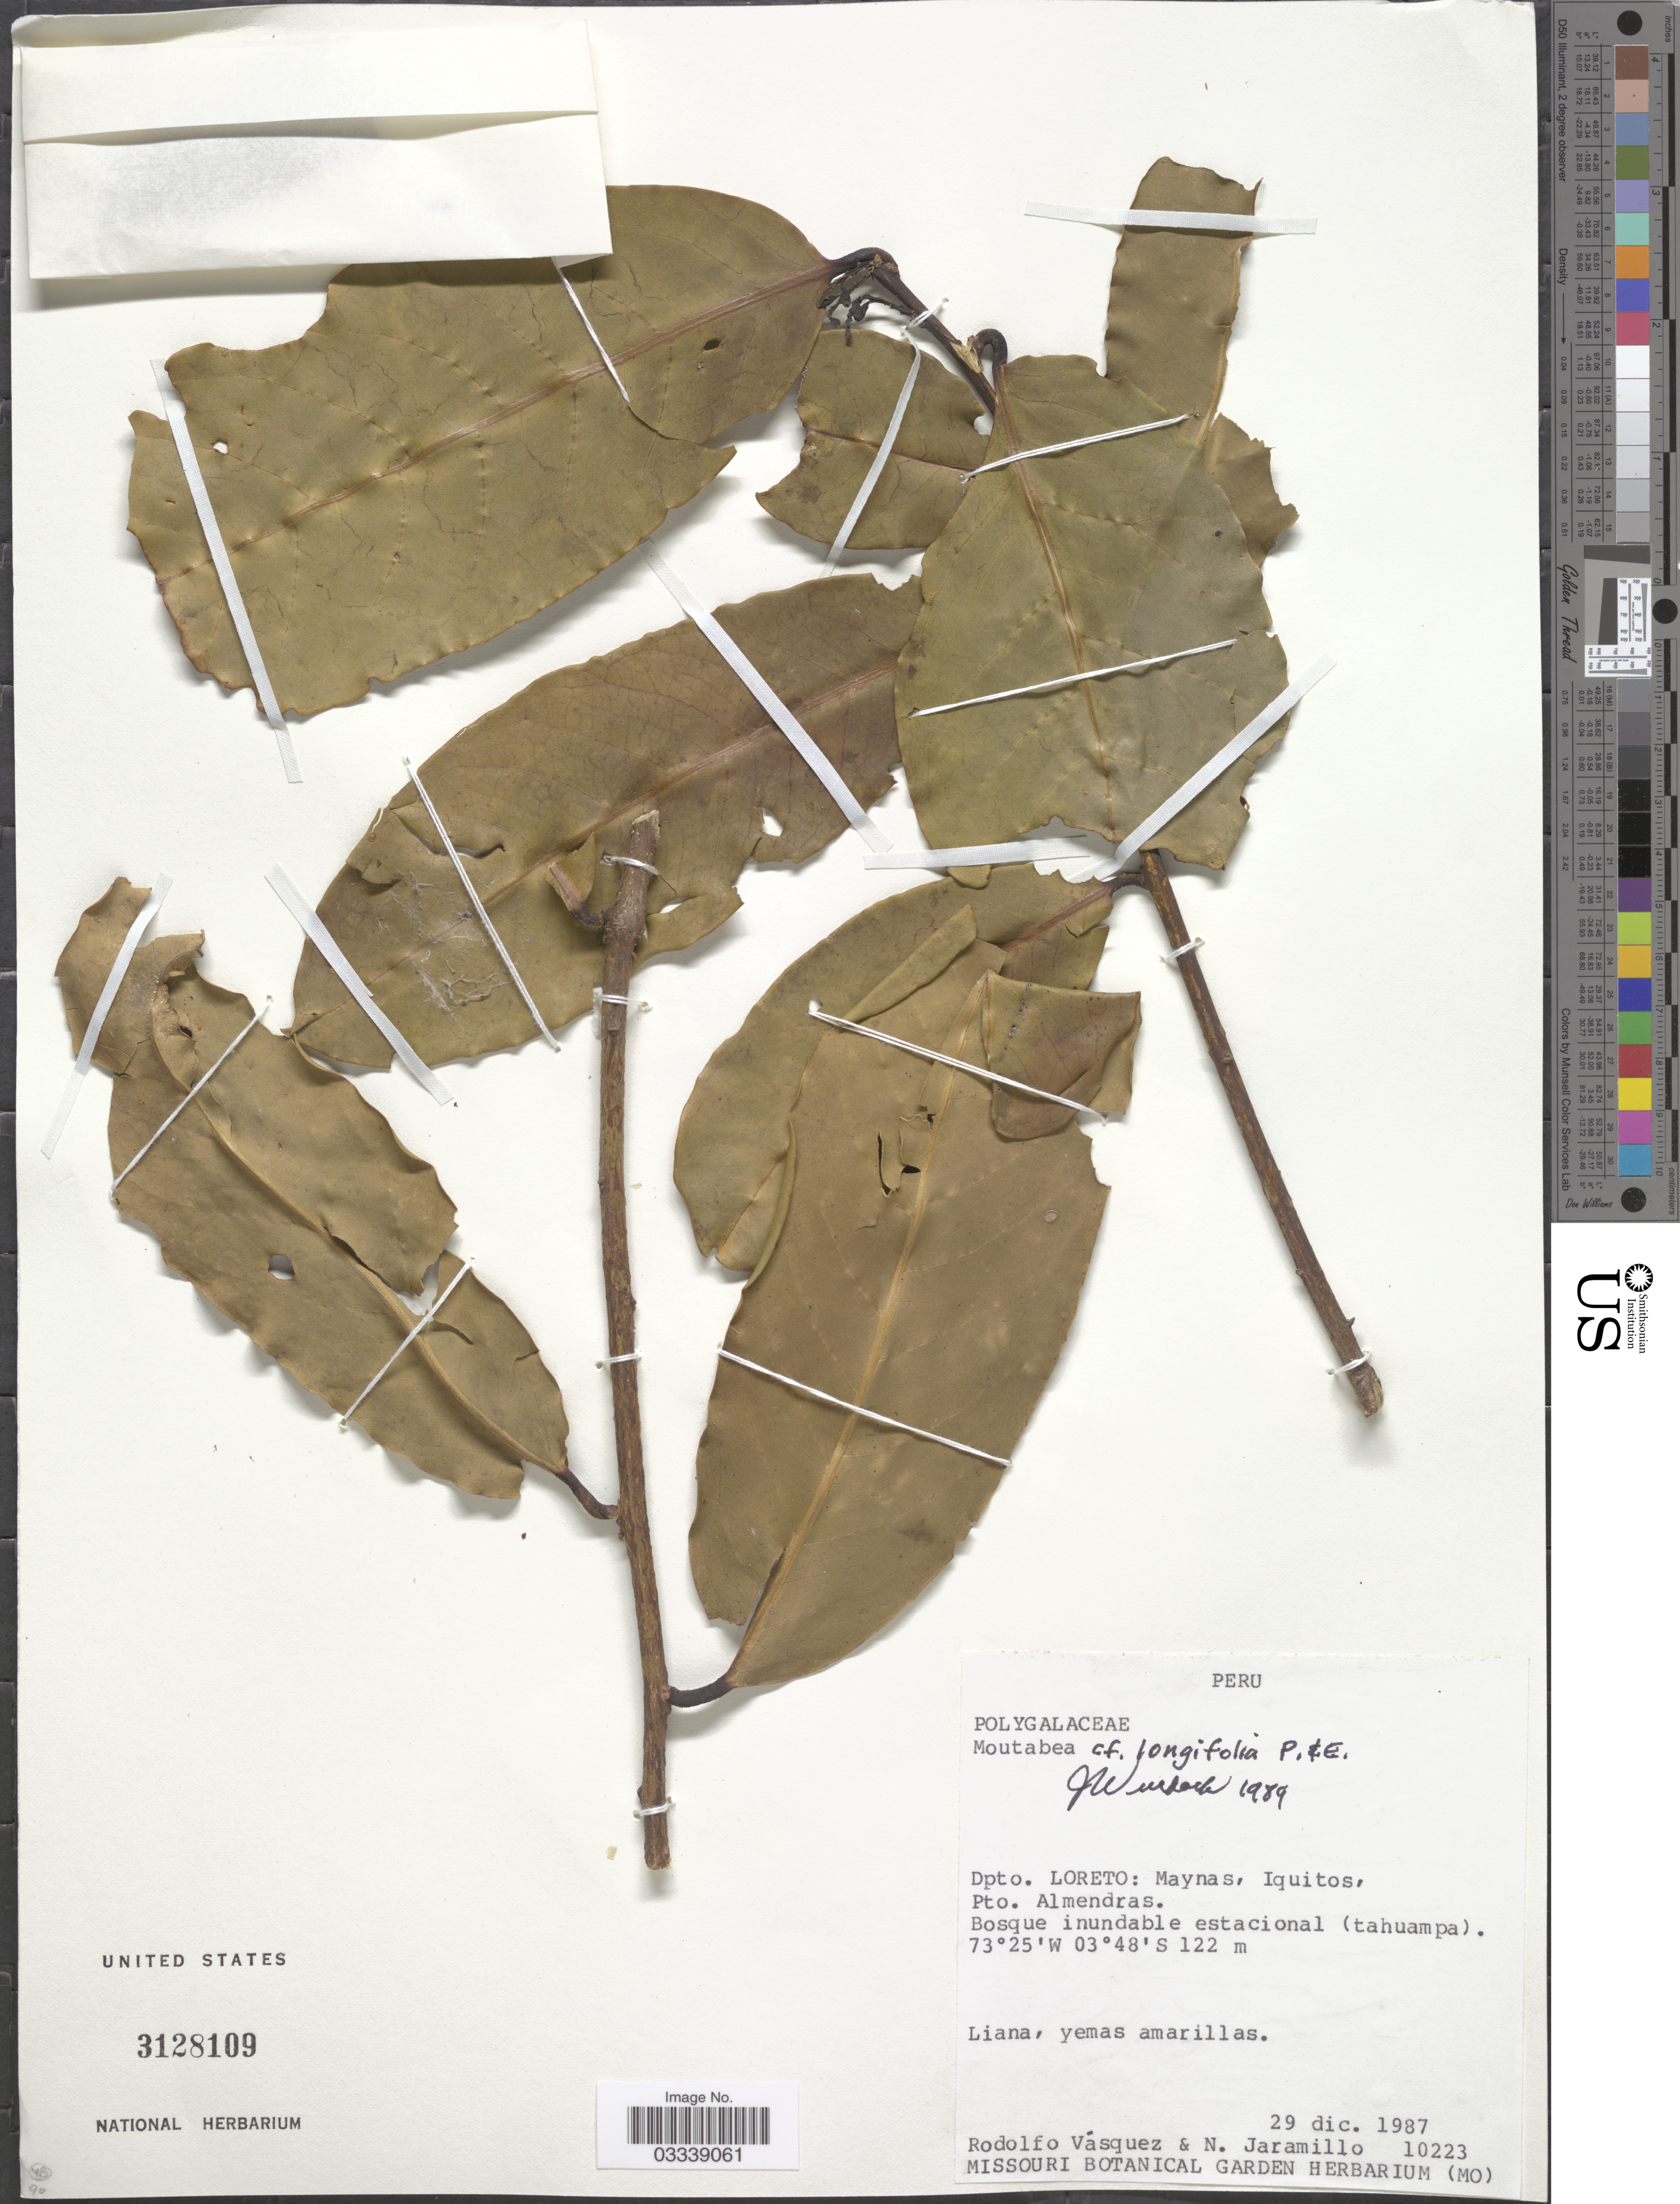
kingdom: Plantae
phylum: Tracheophyta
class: Magnoliopsida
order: Fabales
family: Polygalaceae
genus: Moutabea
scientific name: Moutabea longifolia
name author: Poepp. & Endl.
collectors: R. Vásquez & N. Jaramillo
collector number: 10223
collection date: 1987-12-29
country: Peru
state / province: Loreto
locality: Dpto. Loreto: Maynas, Iquitos, Pto. Almendras.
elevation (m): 122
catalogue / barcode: US 3128109